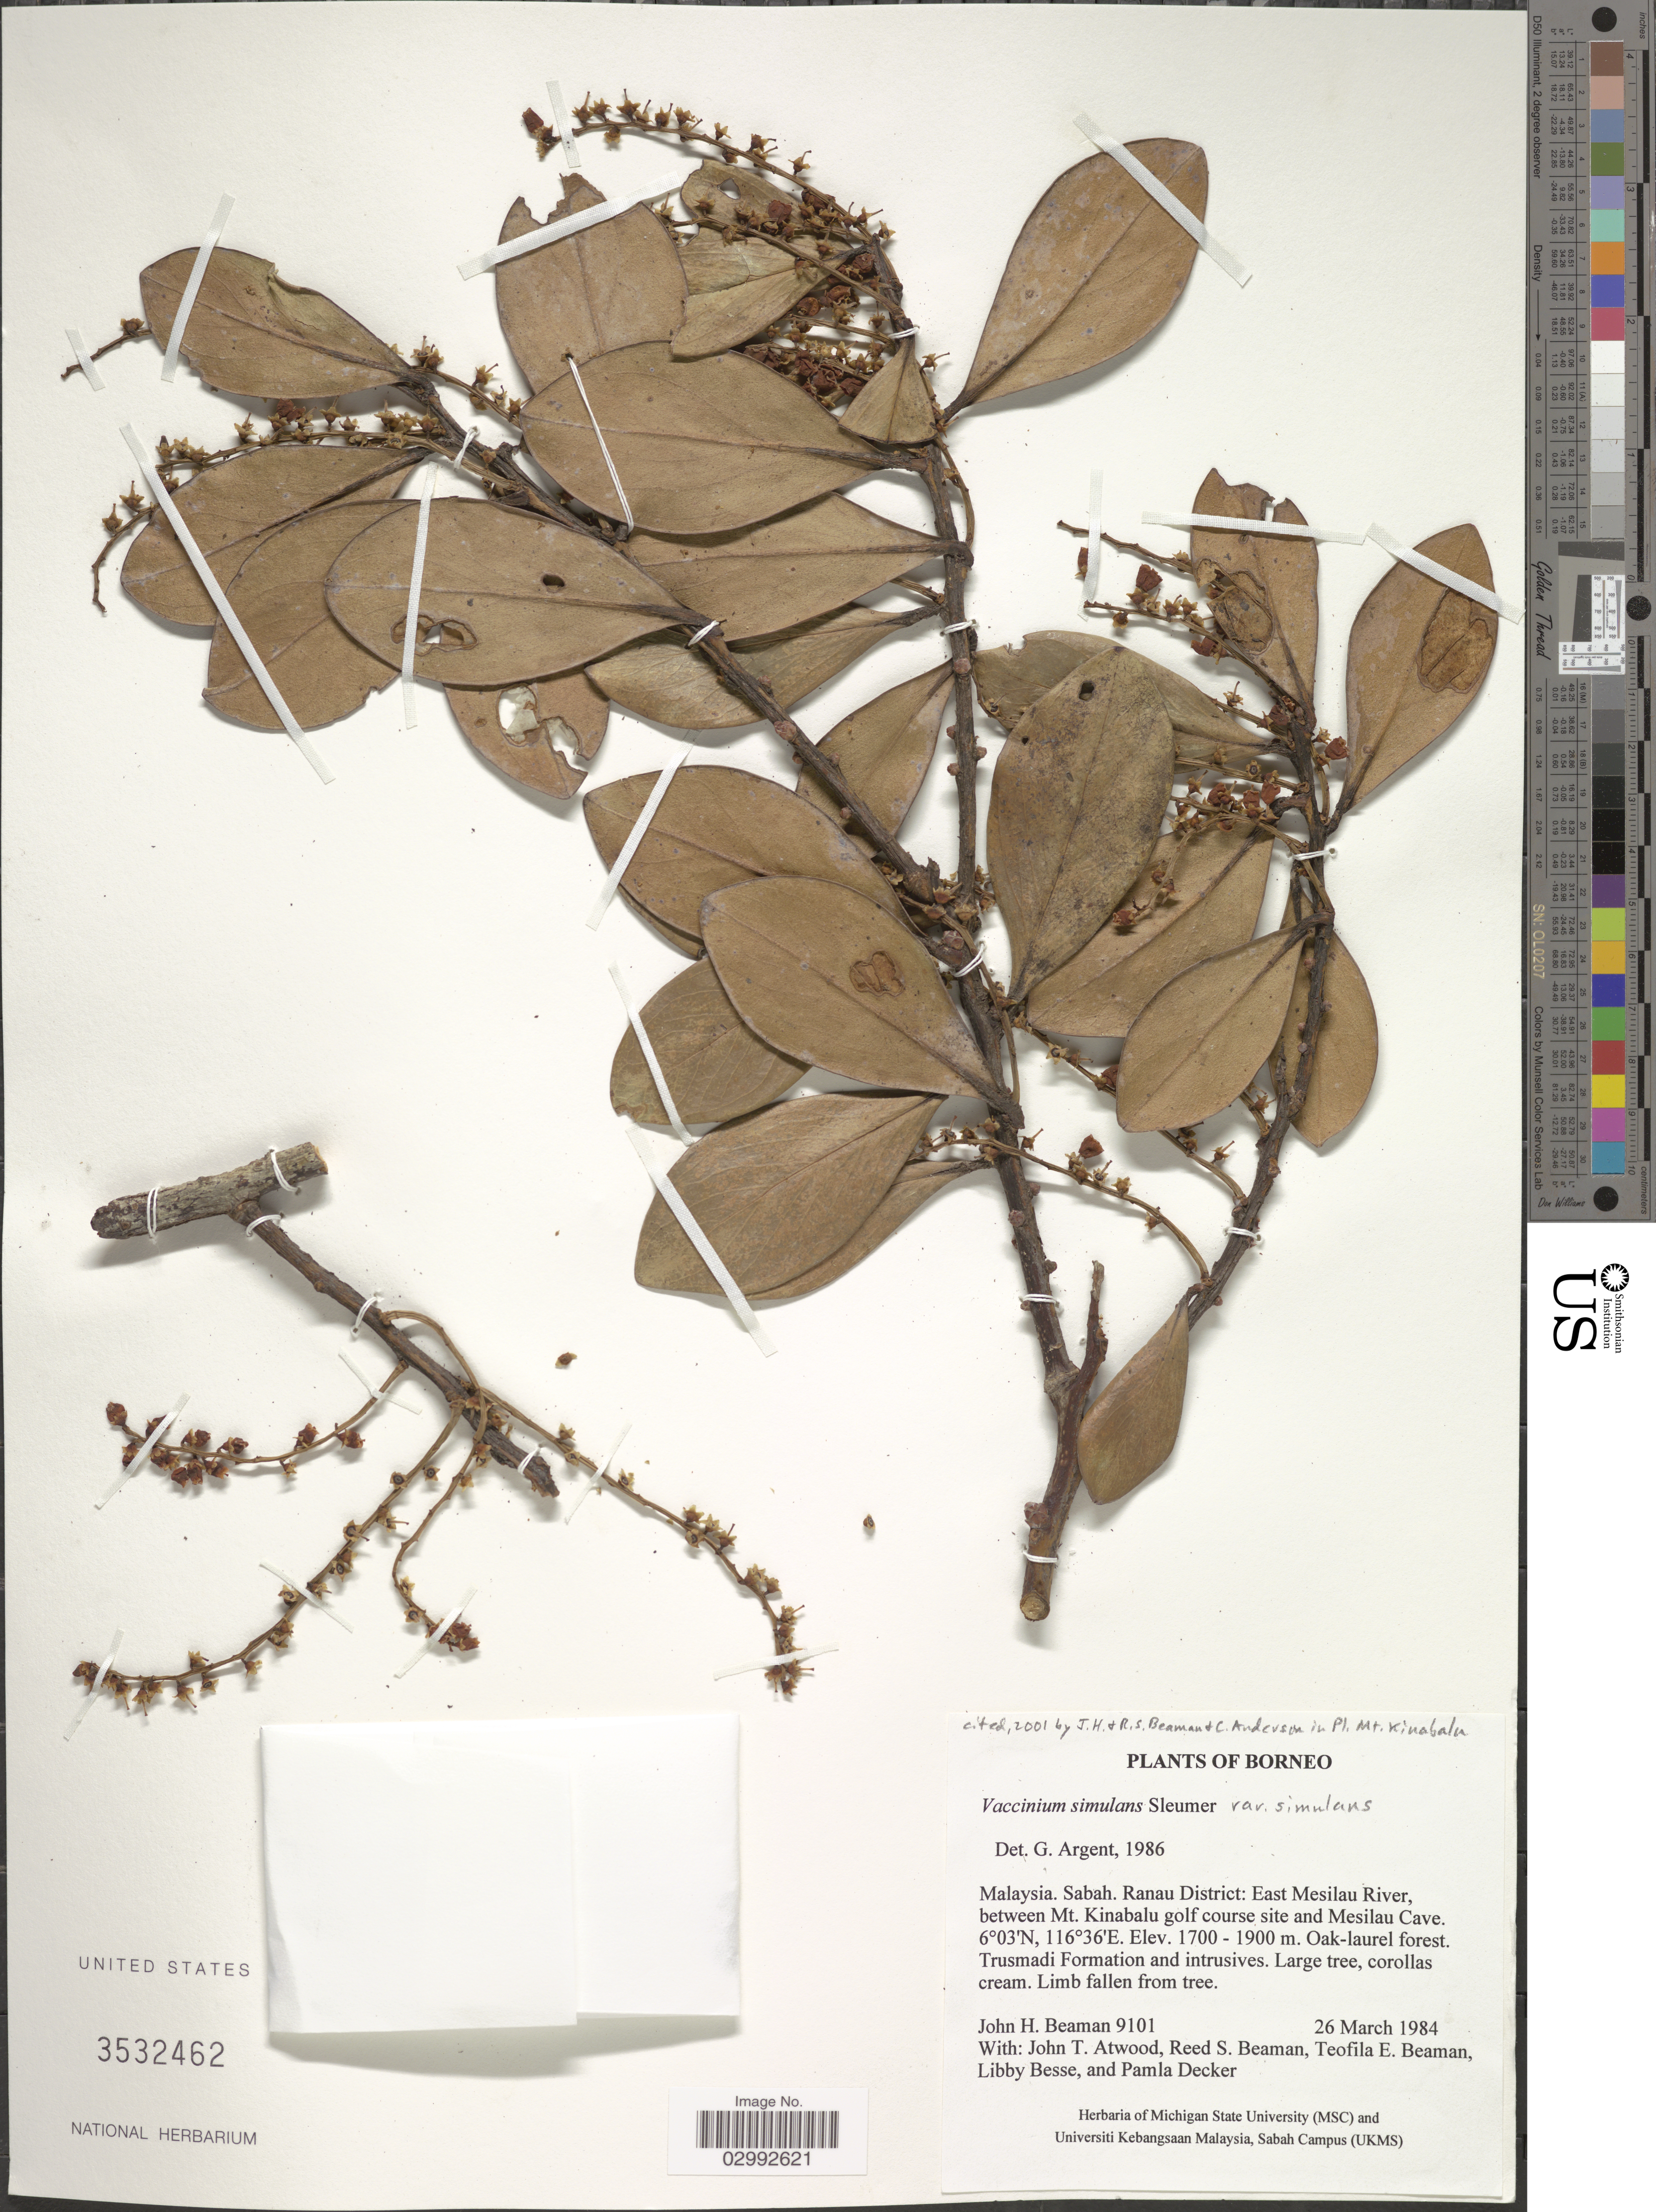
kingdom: Plantae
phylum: Tracheophyta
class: Magnoliopsida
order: Ericales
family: Ericaceae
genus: Vaccinium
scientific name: Vaccinium simulans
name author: Sleumer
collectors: J. H. Beaman, J. T. Atwood, R. S. Beaman, T. E. Beaman & et al.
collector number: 9101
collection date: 1984-03-26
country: Malaysia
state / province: Sabah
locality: Ranau District: East Mesilau River, between Mt. Kinabalu golf course site and Mesilau Cave.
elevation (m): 1700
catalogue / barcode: US 3532462